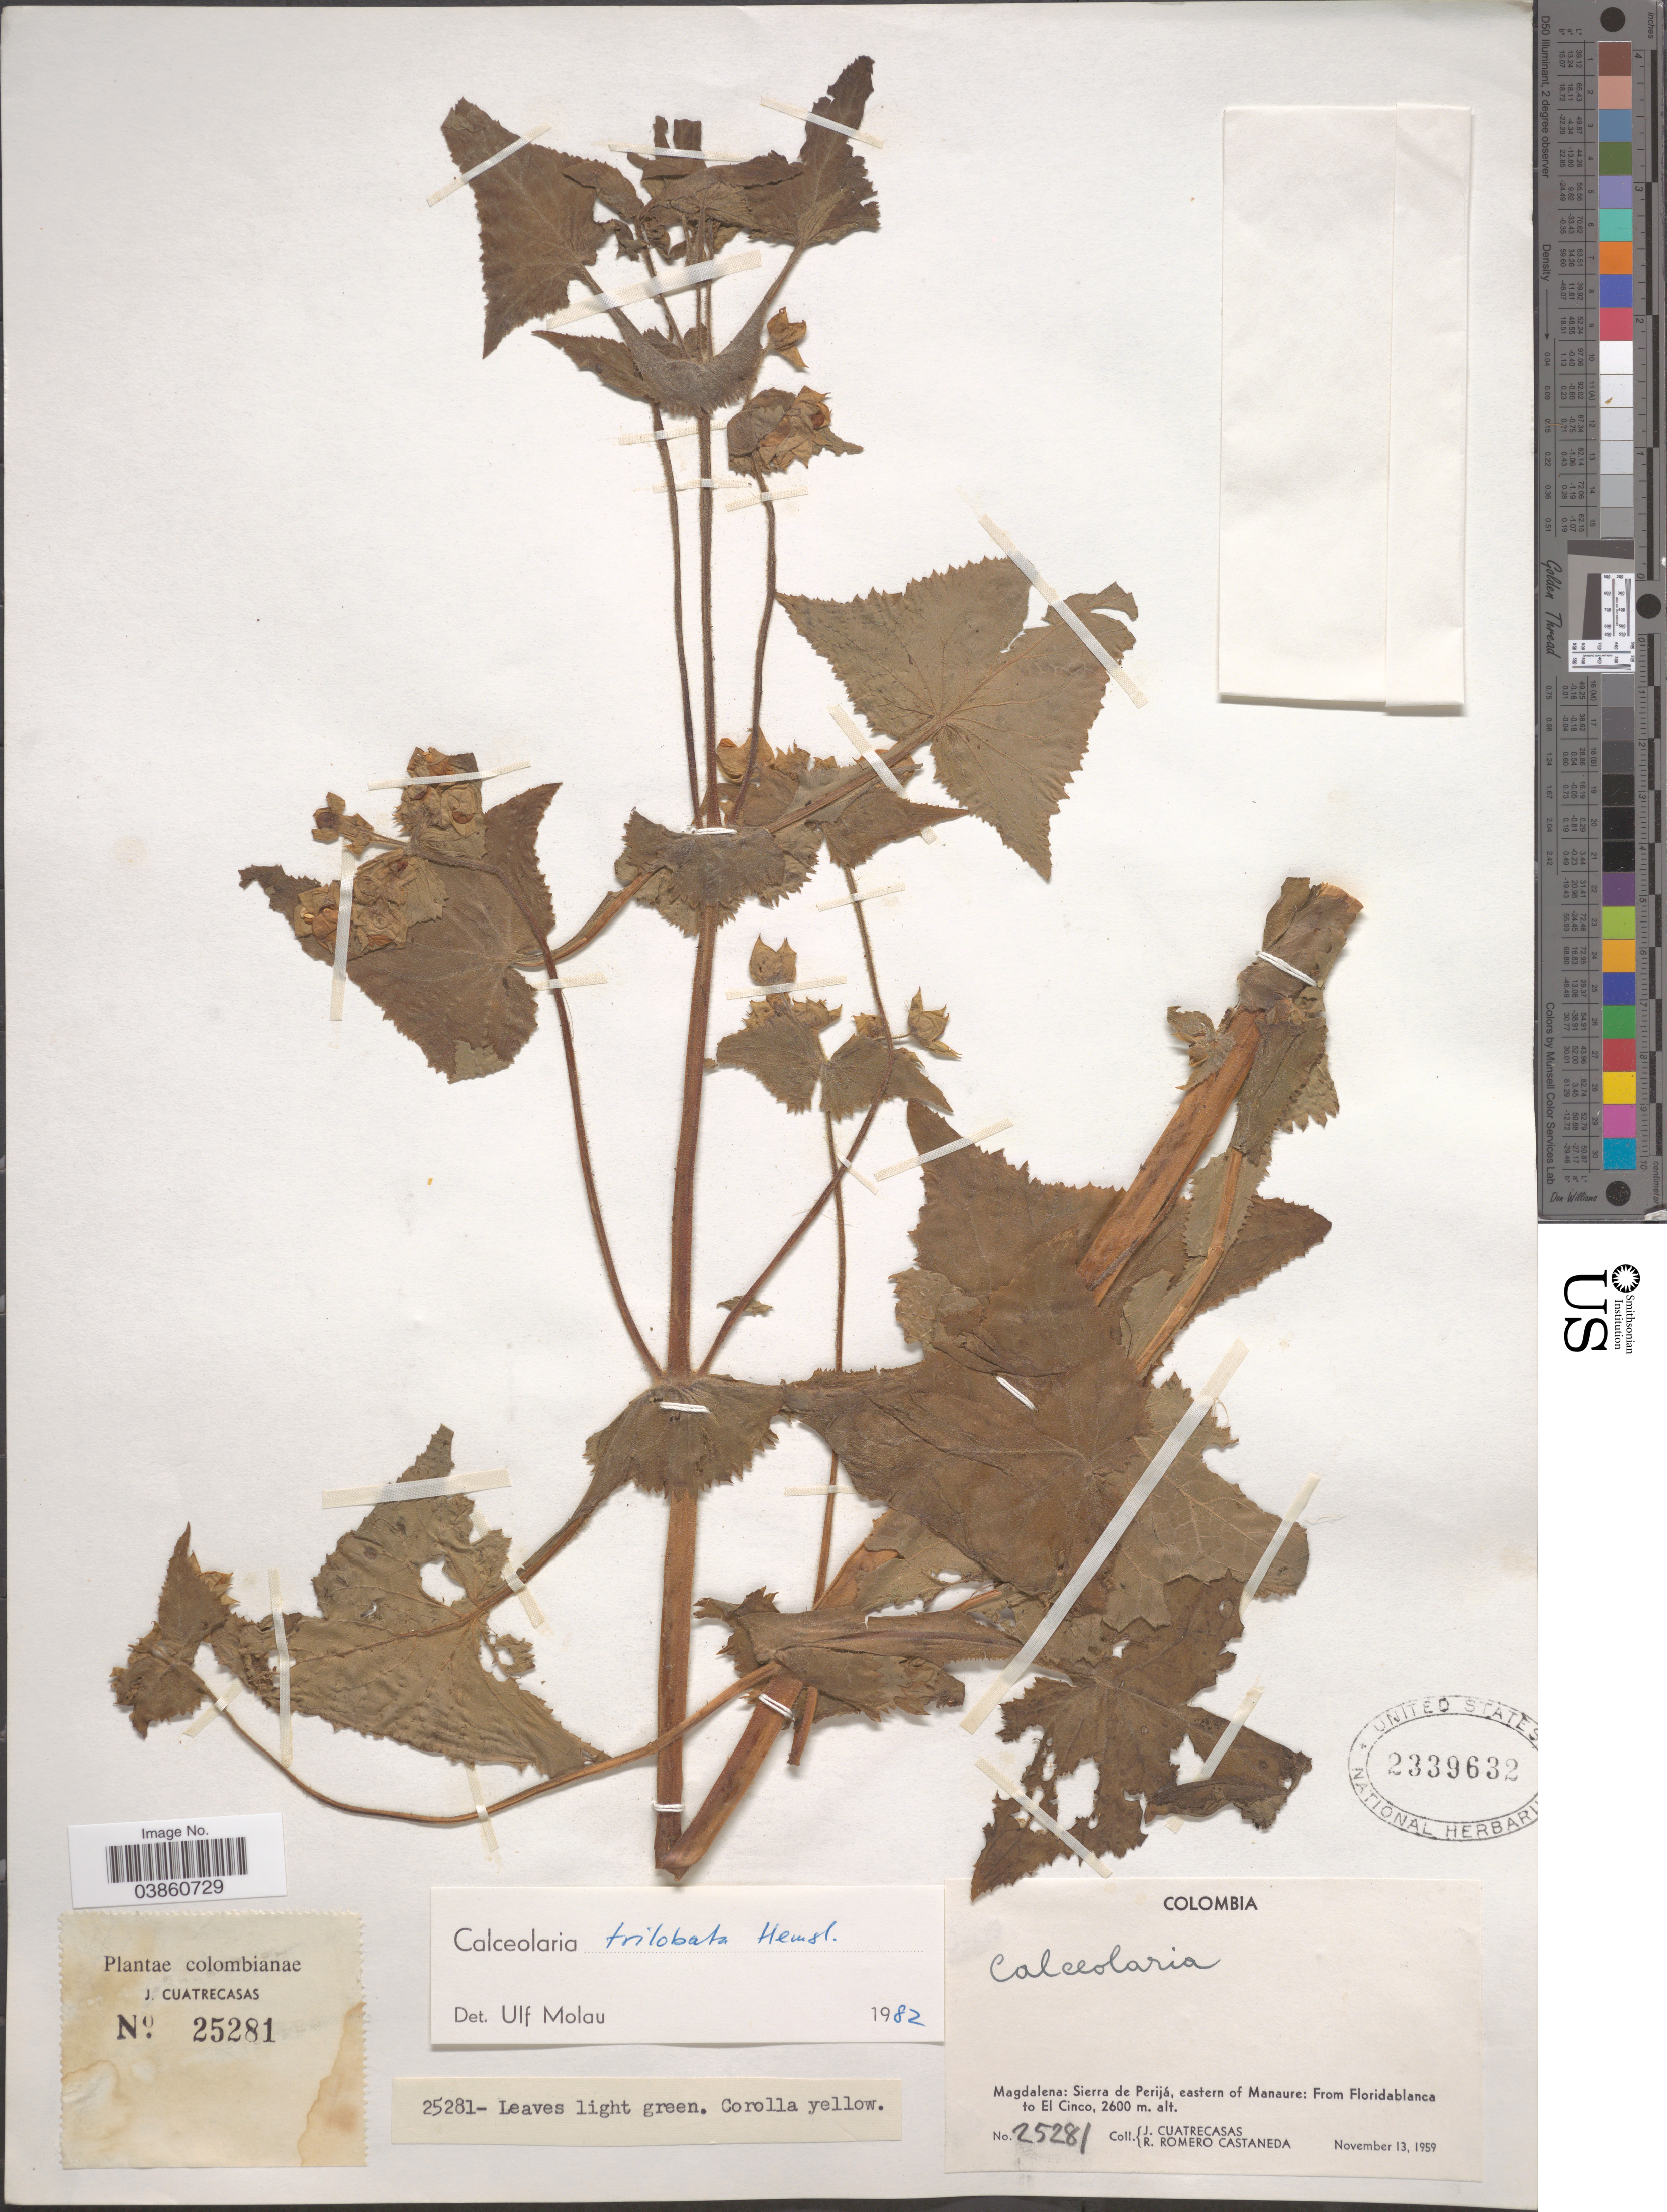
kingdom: Plantae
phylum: Tracheophyta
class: Magnoliopsida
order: Lamiales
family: Calceolariaceae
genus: Calceolaria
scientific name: Calceolaria trilobata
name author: Hemsl.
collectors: J. Cuatrecasas & R. Romero Castañeda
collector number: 25281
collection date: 1959-11-13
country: Colombia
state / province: Magdalena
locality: Sierra de Perijá, eastern of Manaure: From Floridablanca to El Cino.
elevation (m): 2600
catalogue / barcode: US 2339632